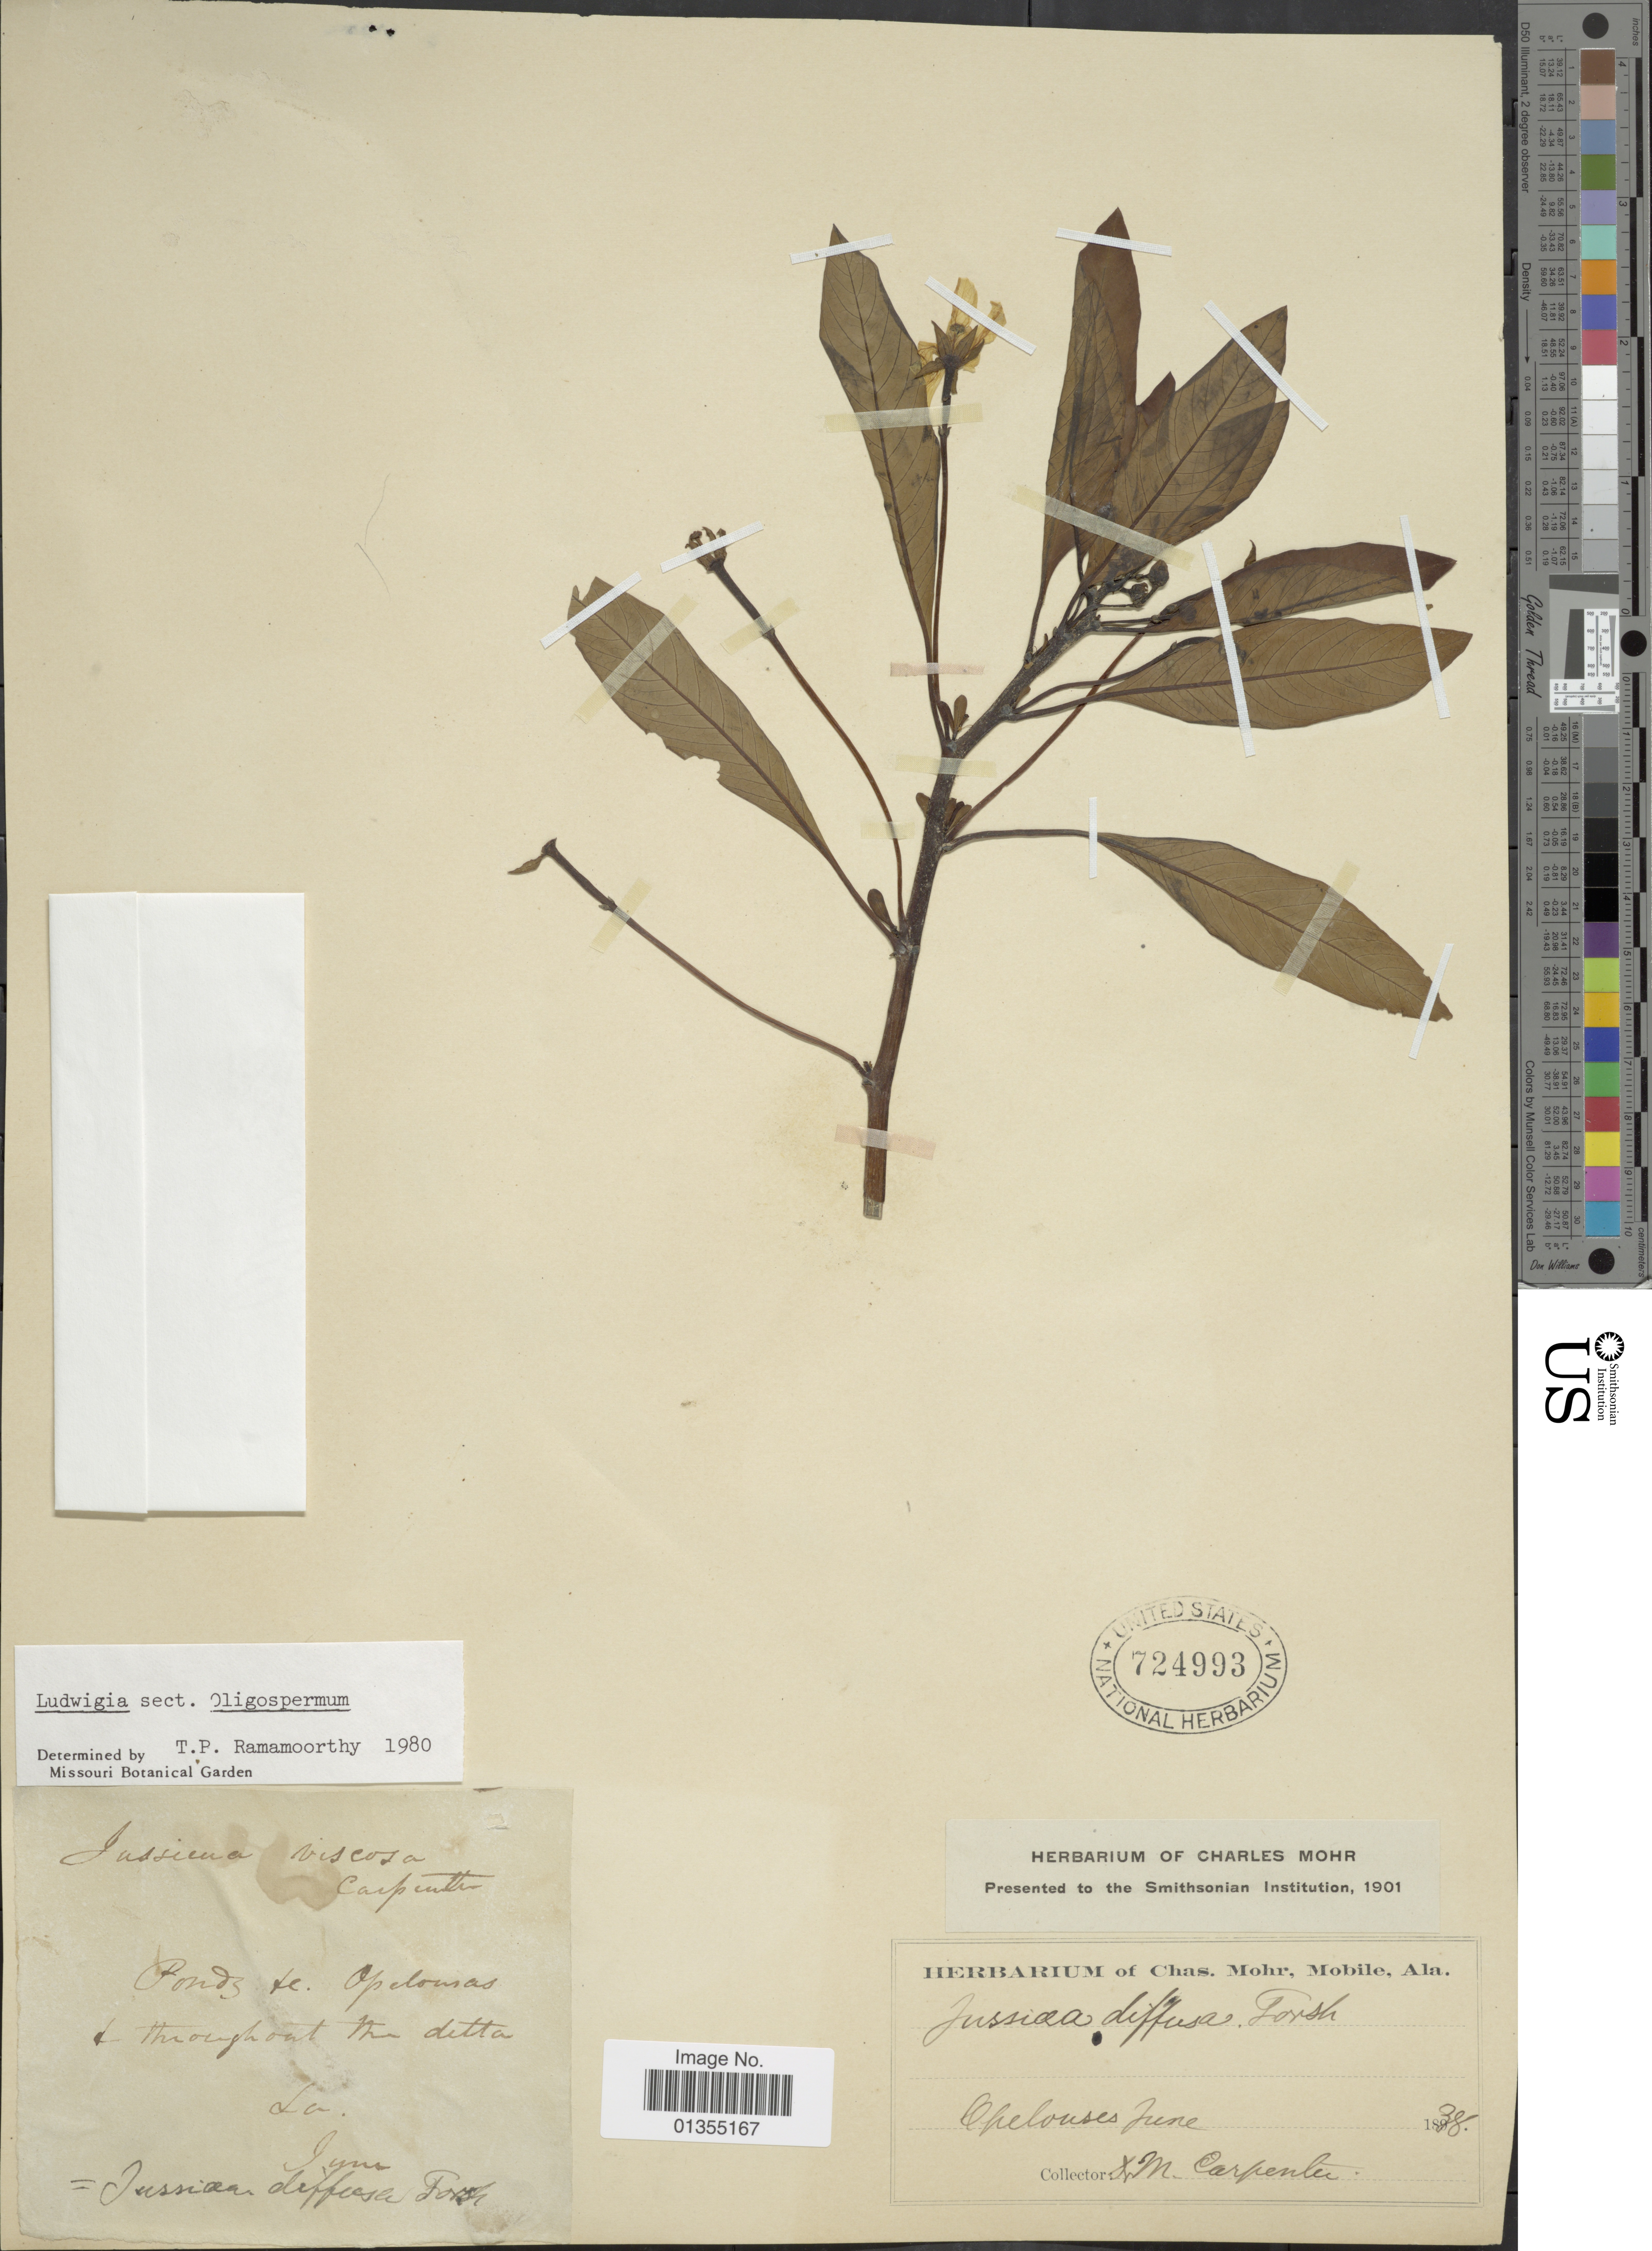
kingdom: Plantae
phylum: Tracheophyta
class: Magnoliopsida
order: Myrtales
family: Onagraceae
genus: Ludwigia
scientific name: Ludwigia stolonifera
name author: (Guill. & Perr.) P.H. Raven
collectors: M. Carpenter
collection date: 1838-06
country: United States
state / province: Louisiana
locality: Chelouses, Ponds te. Opelomas, throughout the ditta, La.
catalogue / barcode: US 724993